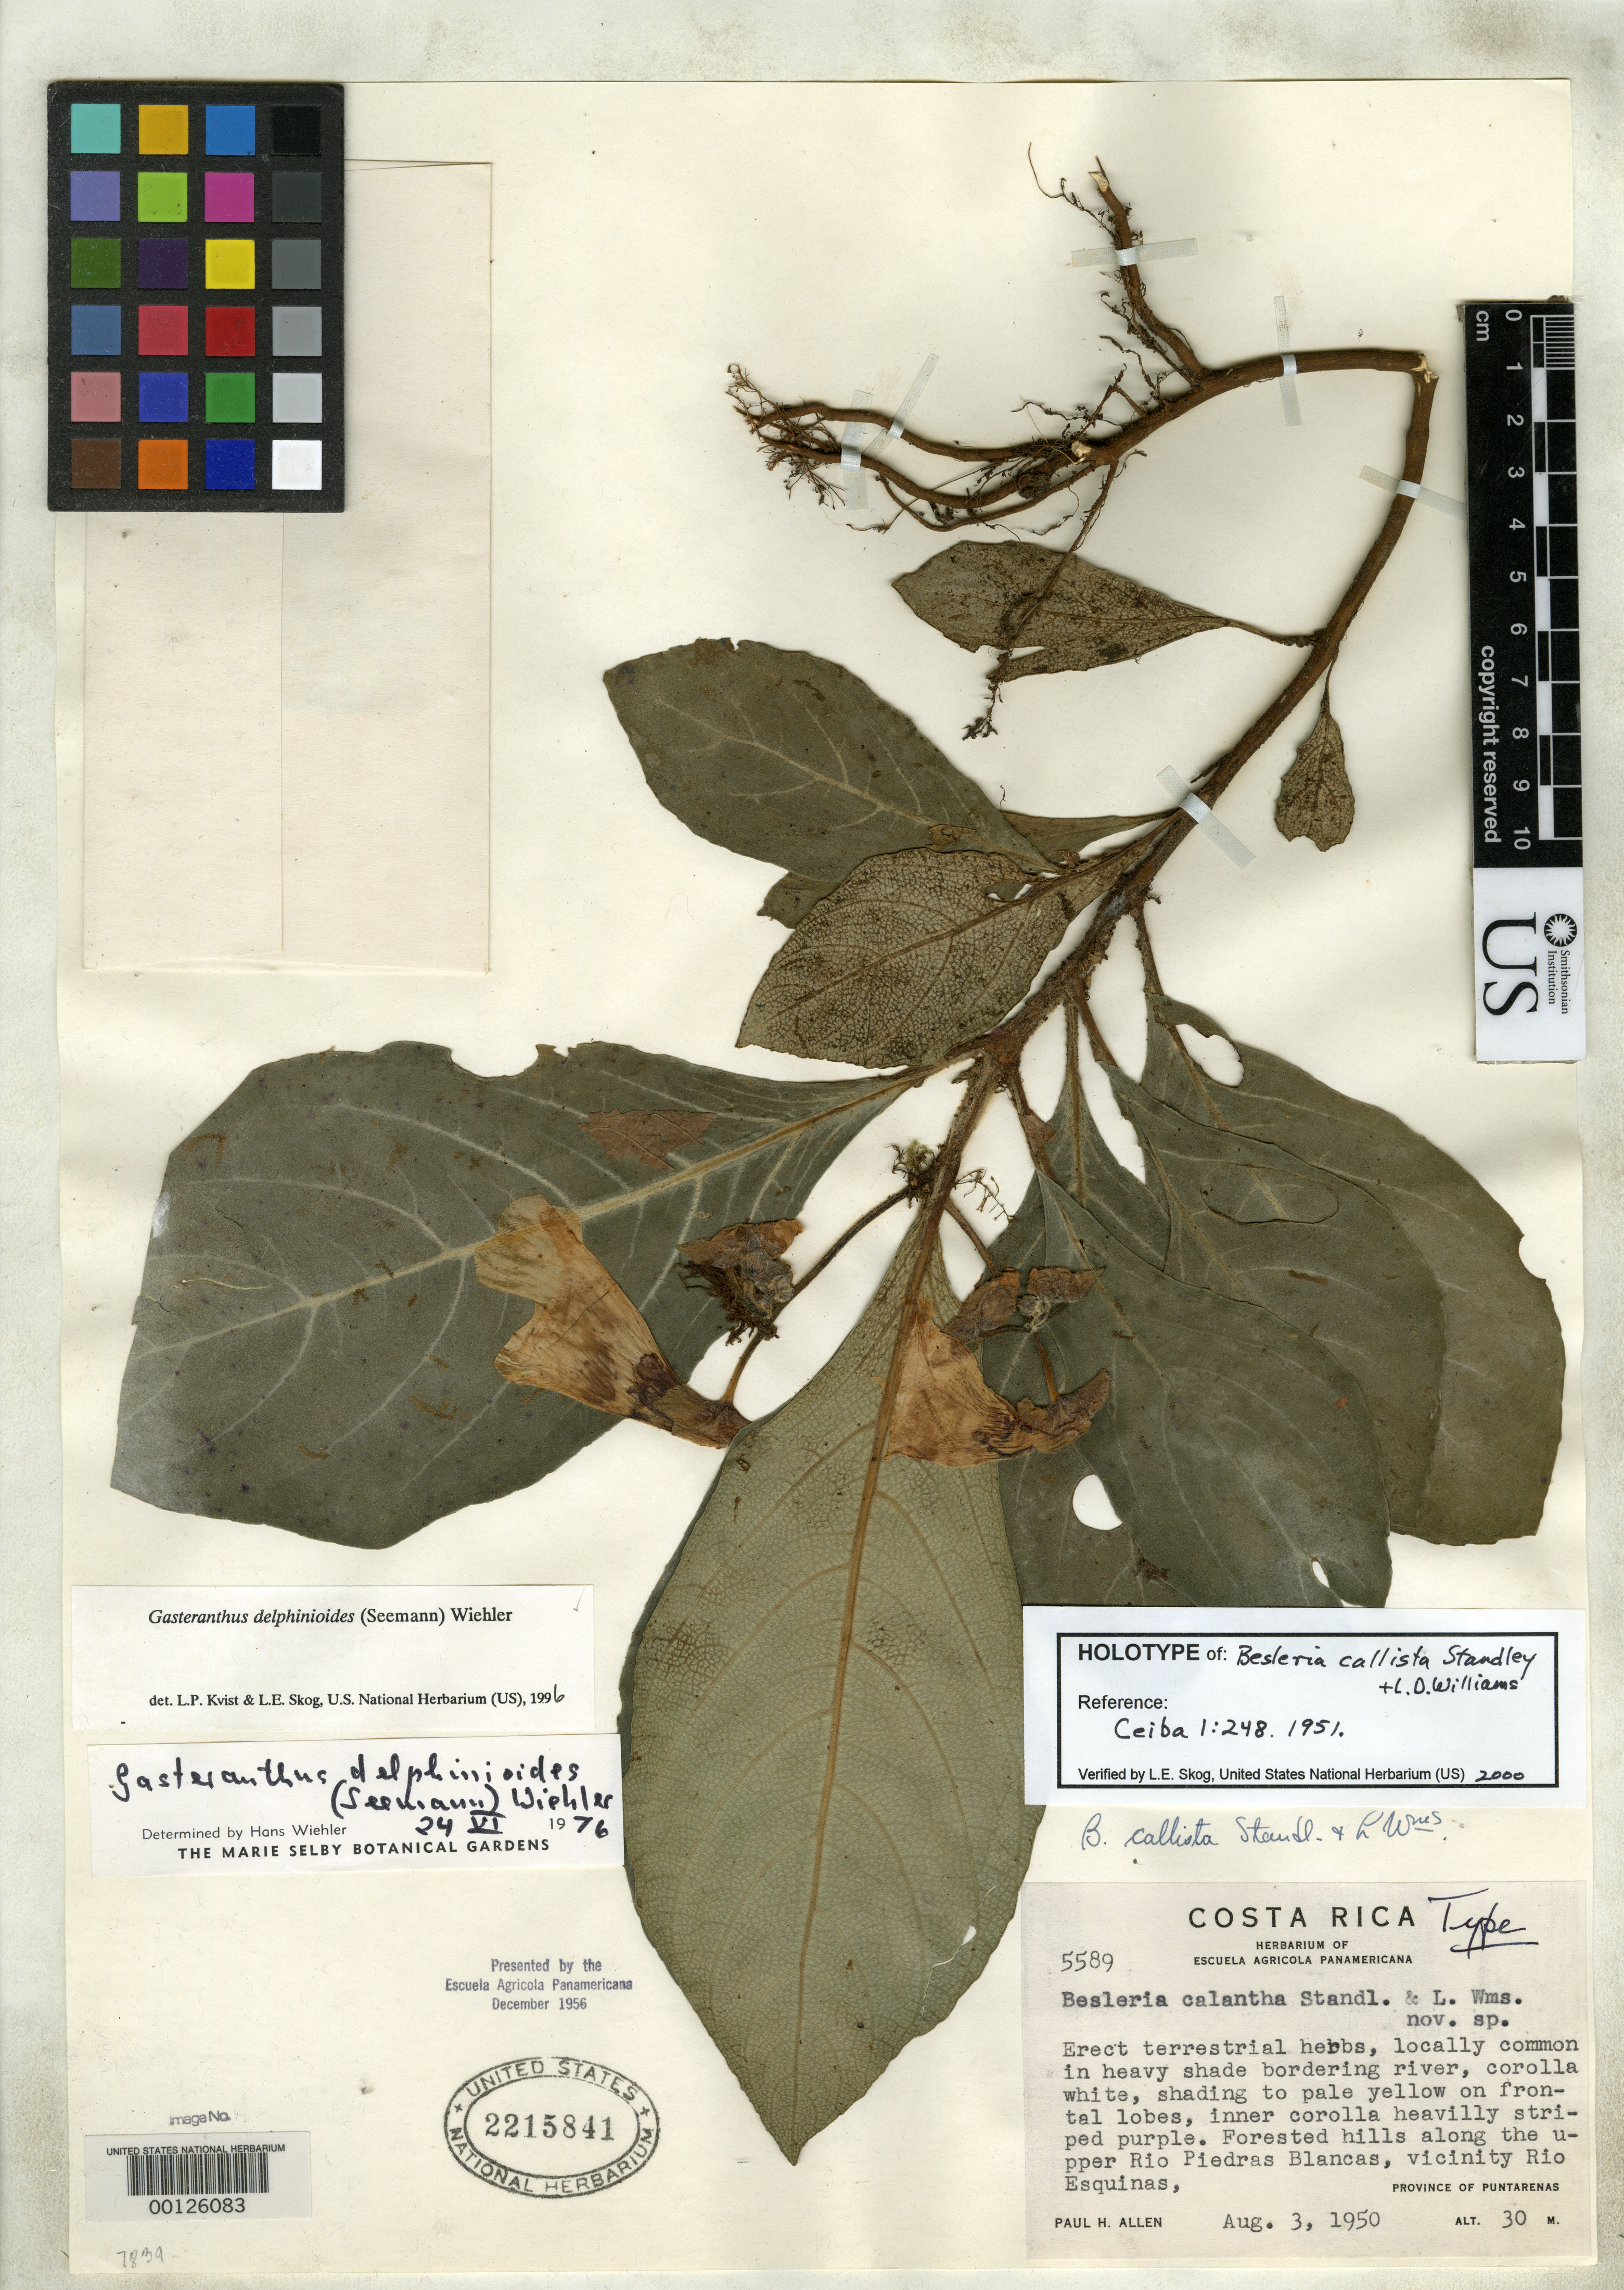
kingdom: Plantae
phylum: Tracheophyta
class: Magnoliopsida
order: Lamiales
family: Gesneriaceae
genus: Besleria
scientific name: Besleria callista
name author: Standl. & L.O. Williams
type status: Holotype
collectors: P. H. Allen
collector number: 5589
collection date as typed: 03 Aug 1950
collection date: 1950-08-03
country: Costa Rica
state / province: Puntarenas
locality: Upper Rio Piedras Blancas, vicinity of Rio Esquinas.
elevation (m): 30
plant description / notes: "Presented by the Escuela Agricola Panamericana December 1956." Holotype, transferred from EAP to US (see Dorr et al. 2009, Taxon 58: 993-1001).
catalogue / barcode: US 2215841